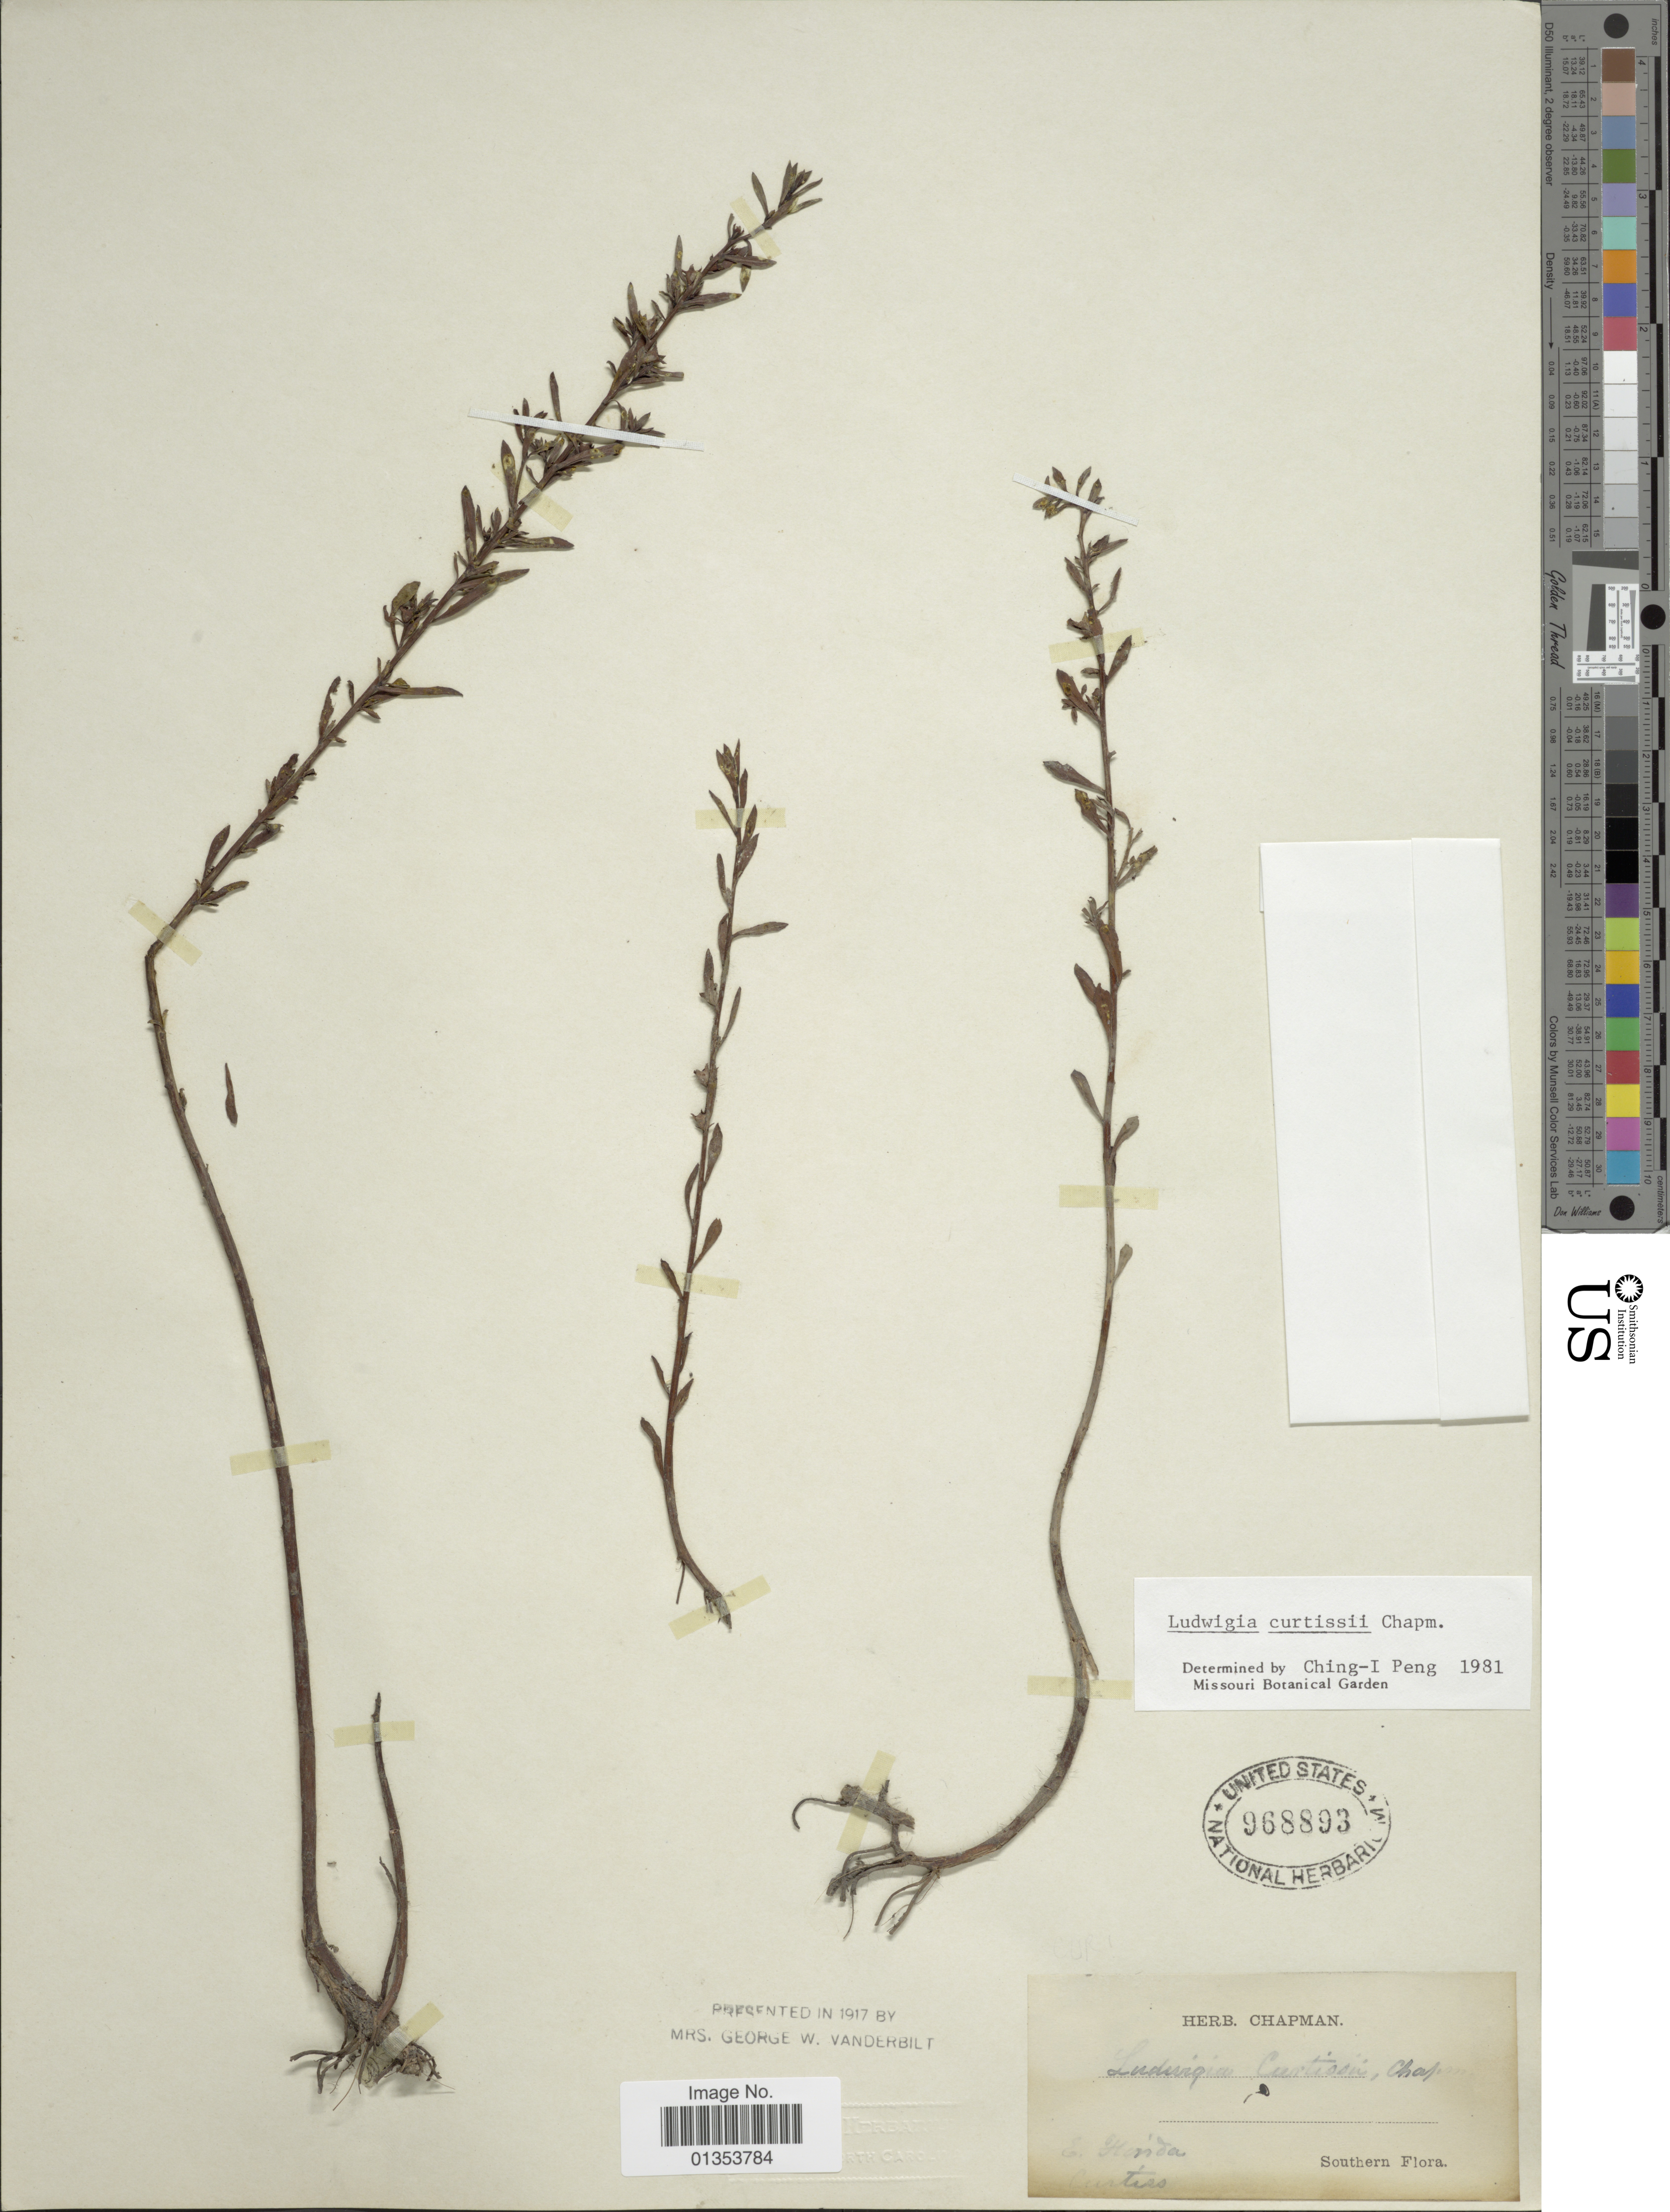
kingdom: Plantae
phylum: Tracheophyta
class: Magnoliopsida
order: Myrtales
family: Onagraceae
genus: Ludwigia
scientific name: Ludwigia curtissii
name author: Chapm.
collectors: -. Curtiss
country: United States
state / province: Florida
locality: Southern Flora, E. Florida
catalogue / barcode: US 968893